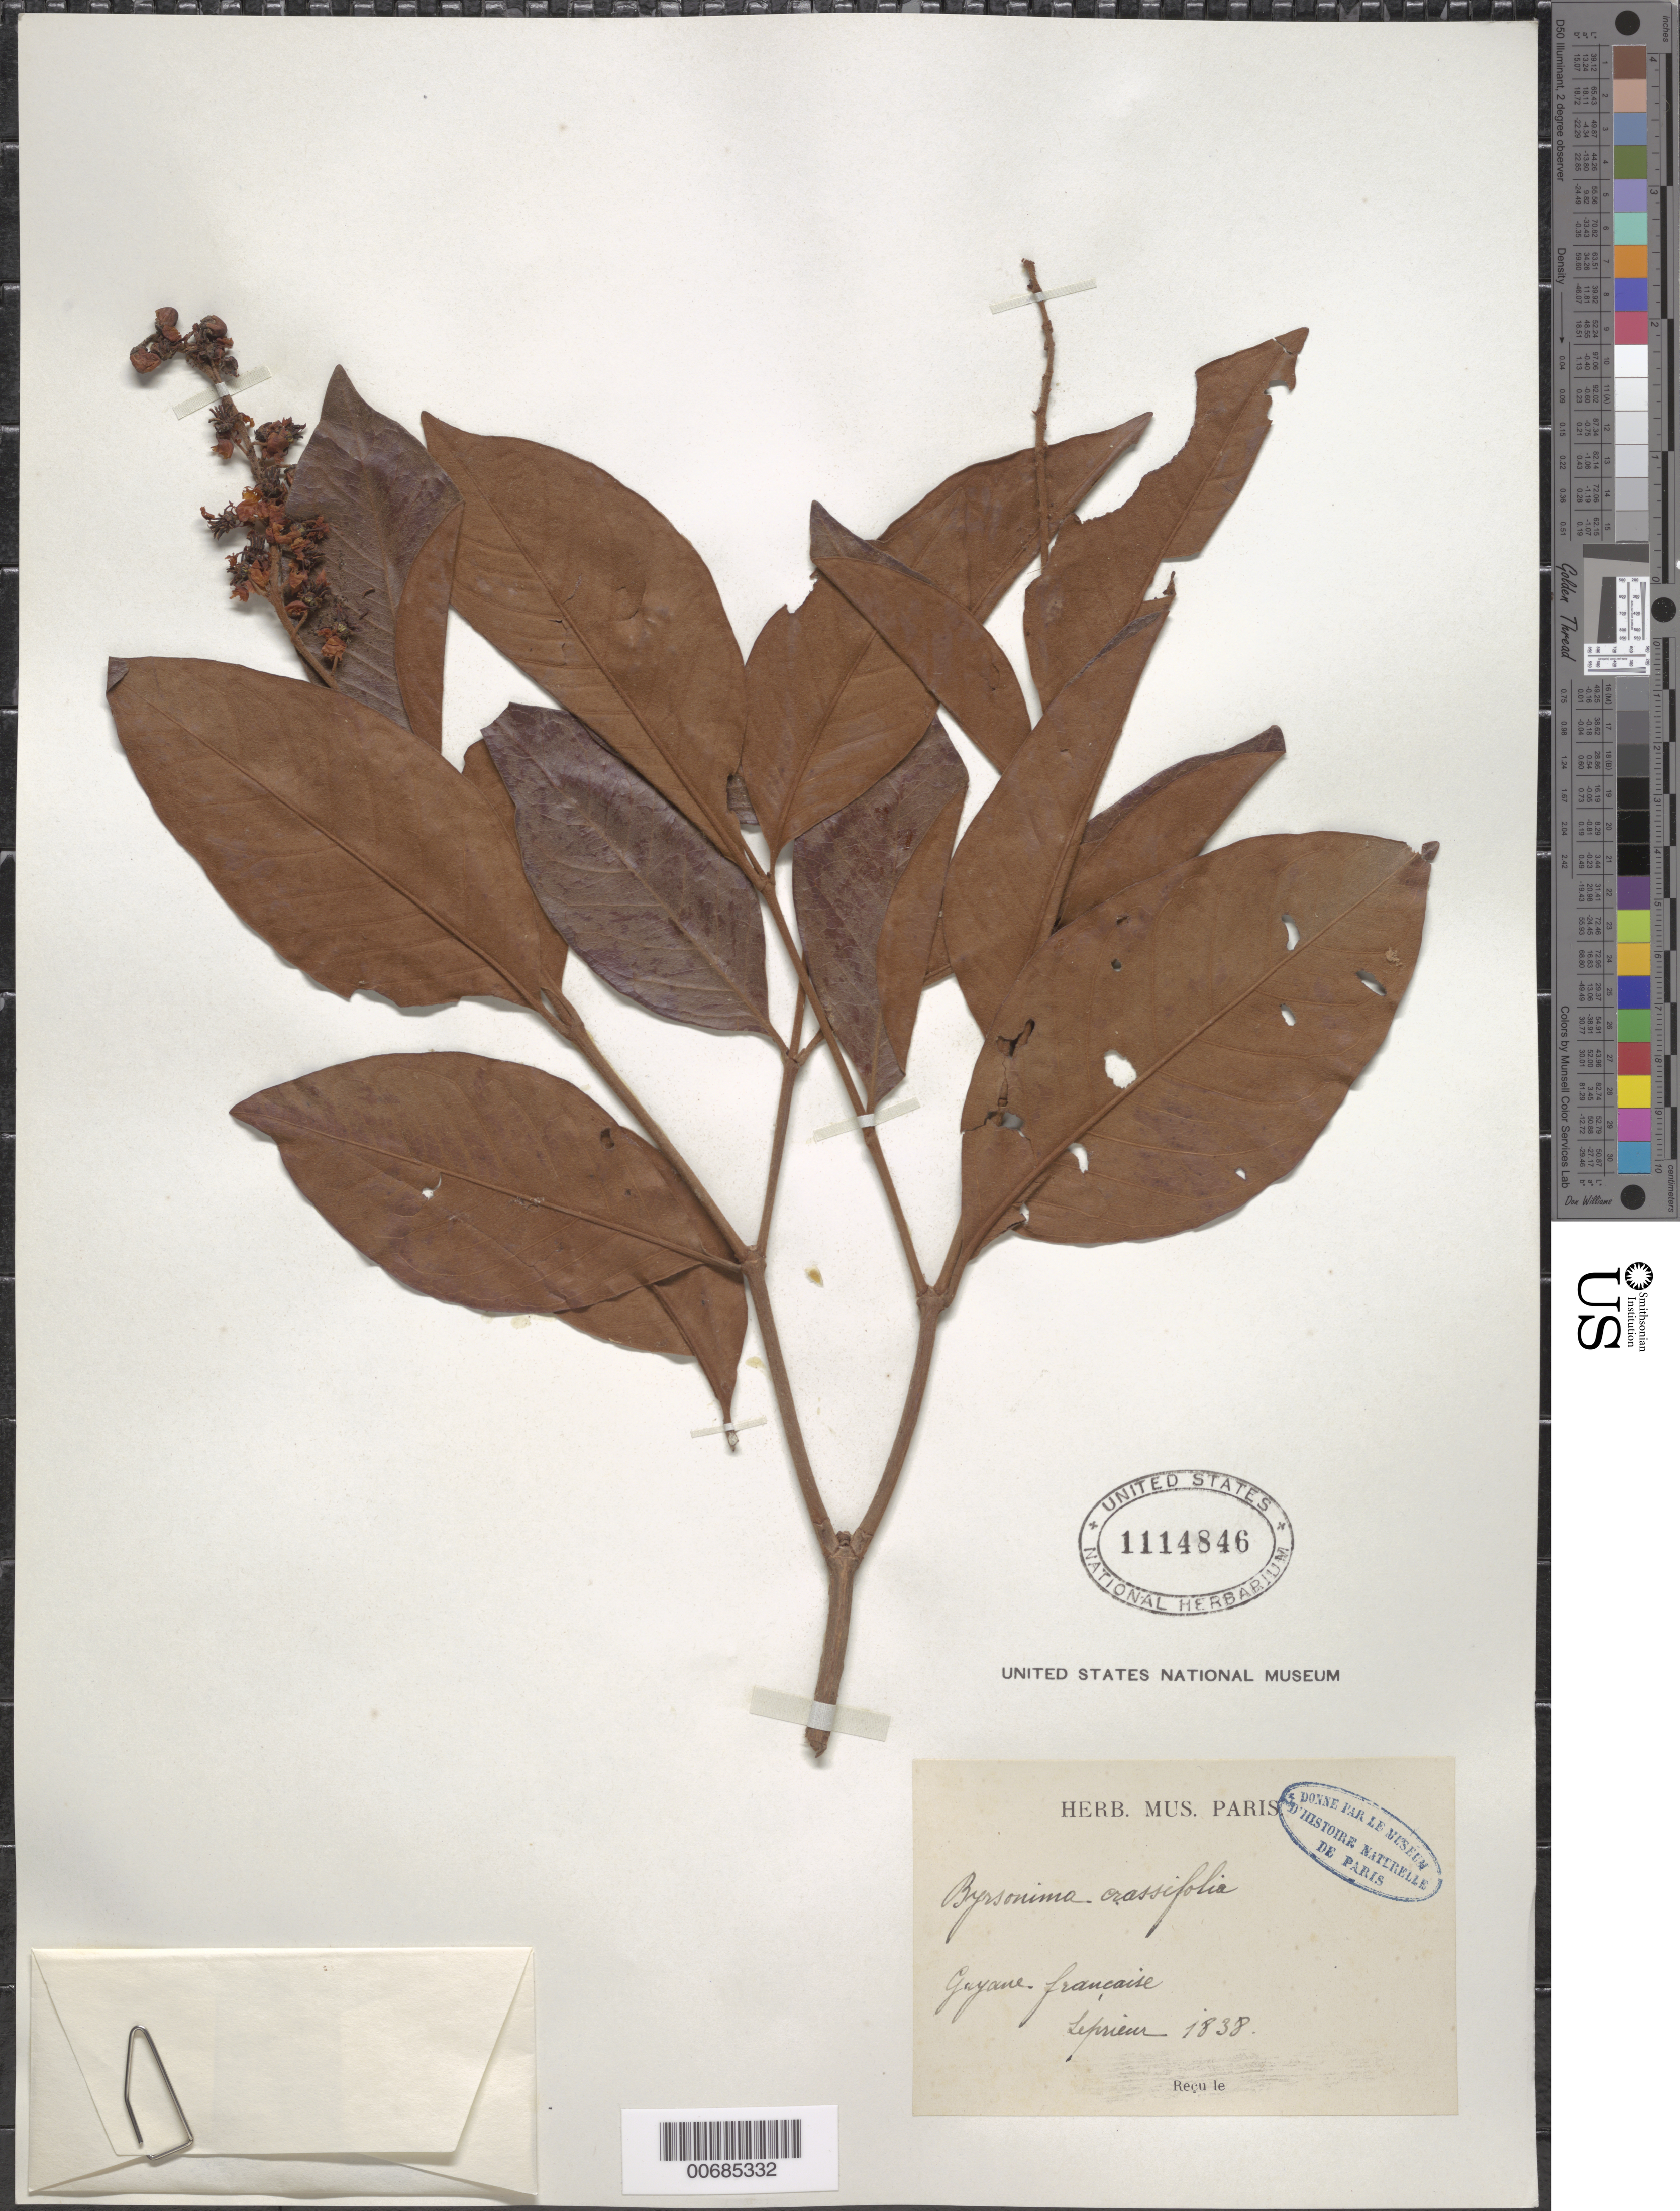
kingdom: Plantae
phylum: Tracheophyta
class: Magnoliopsida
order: Malpighiales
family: Malpighiaceae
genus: Byrsonima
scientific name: Byrsonima crassifolia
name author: (L.) Kunth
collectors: F. M. R. Leprieur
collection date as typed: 1838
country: French Guiana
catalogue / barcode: US 1114846